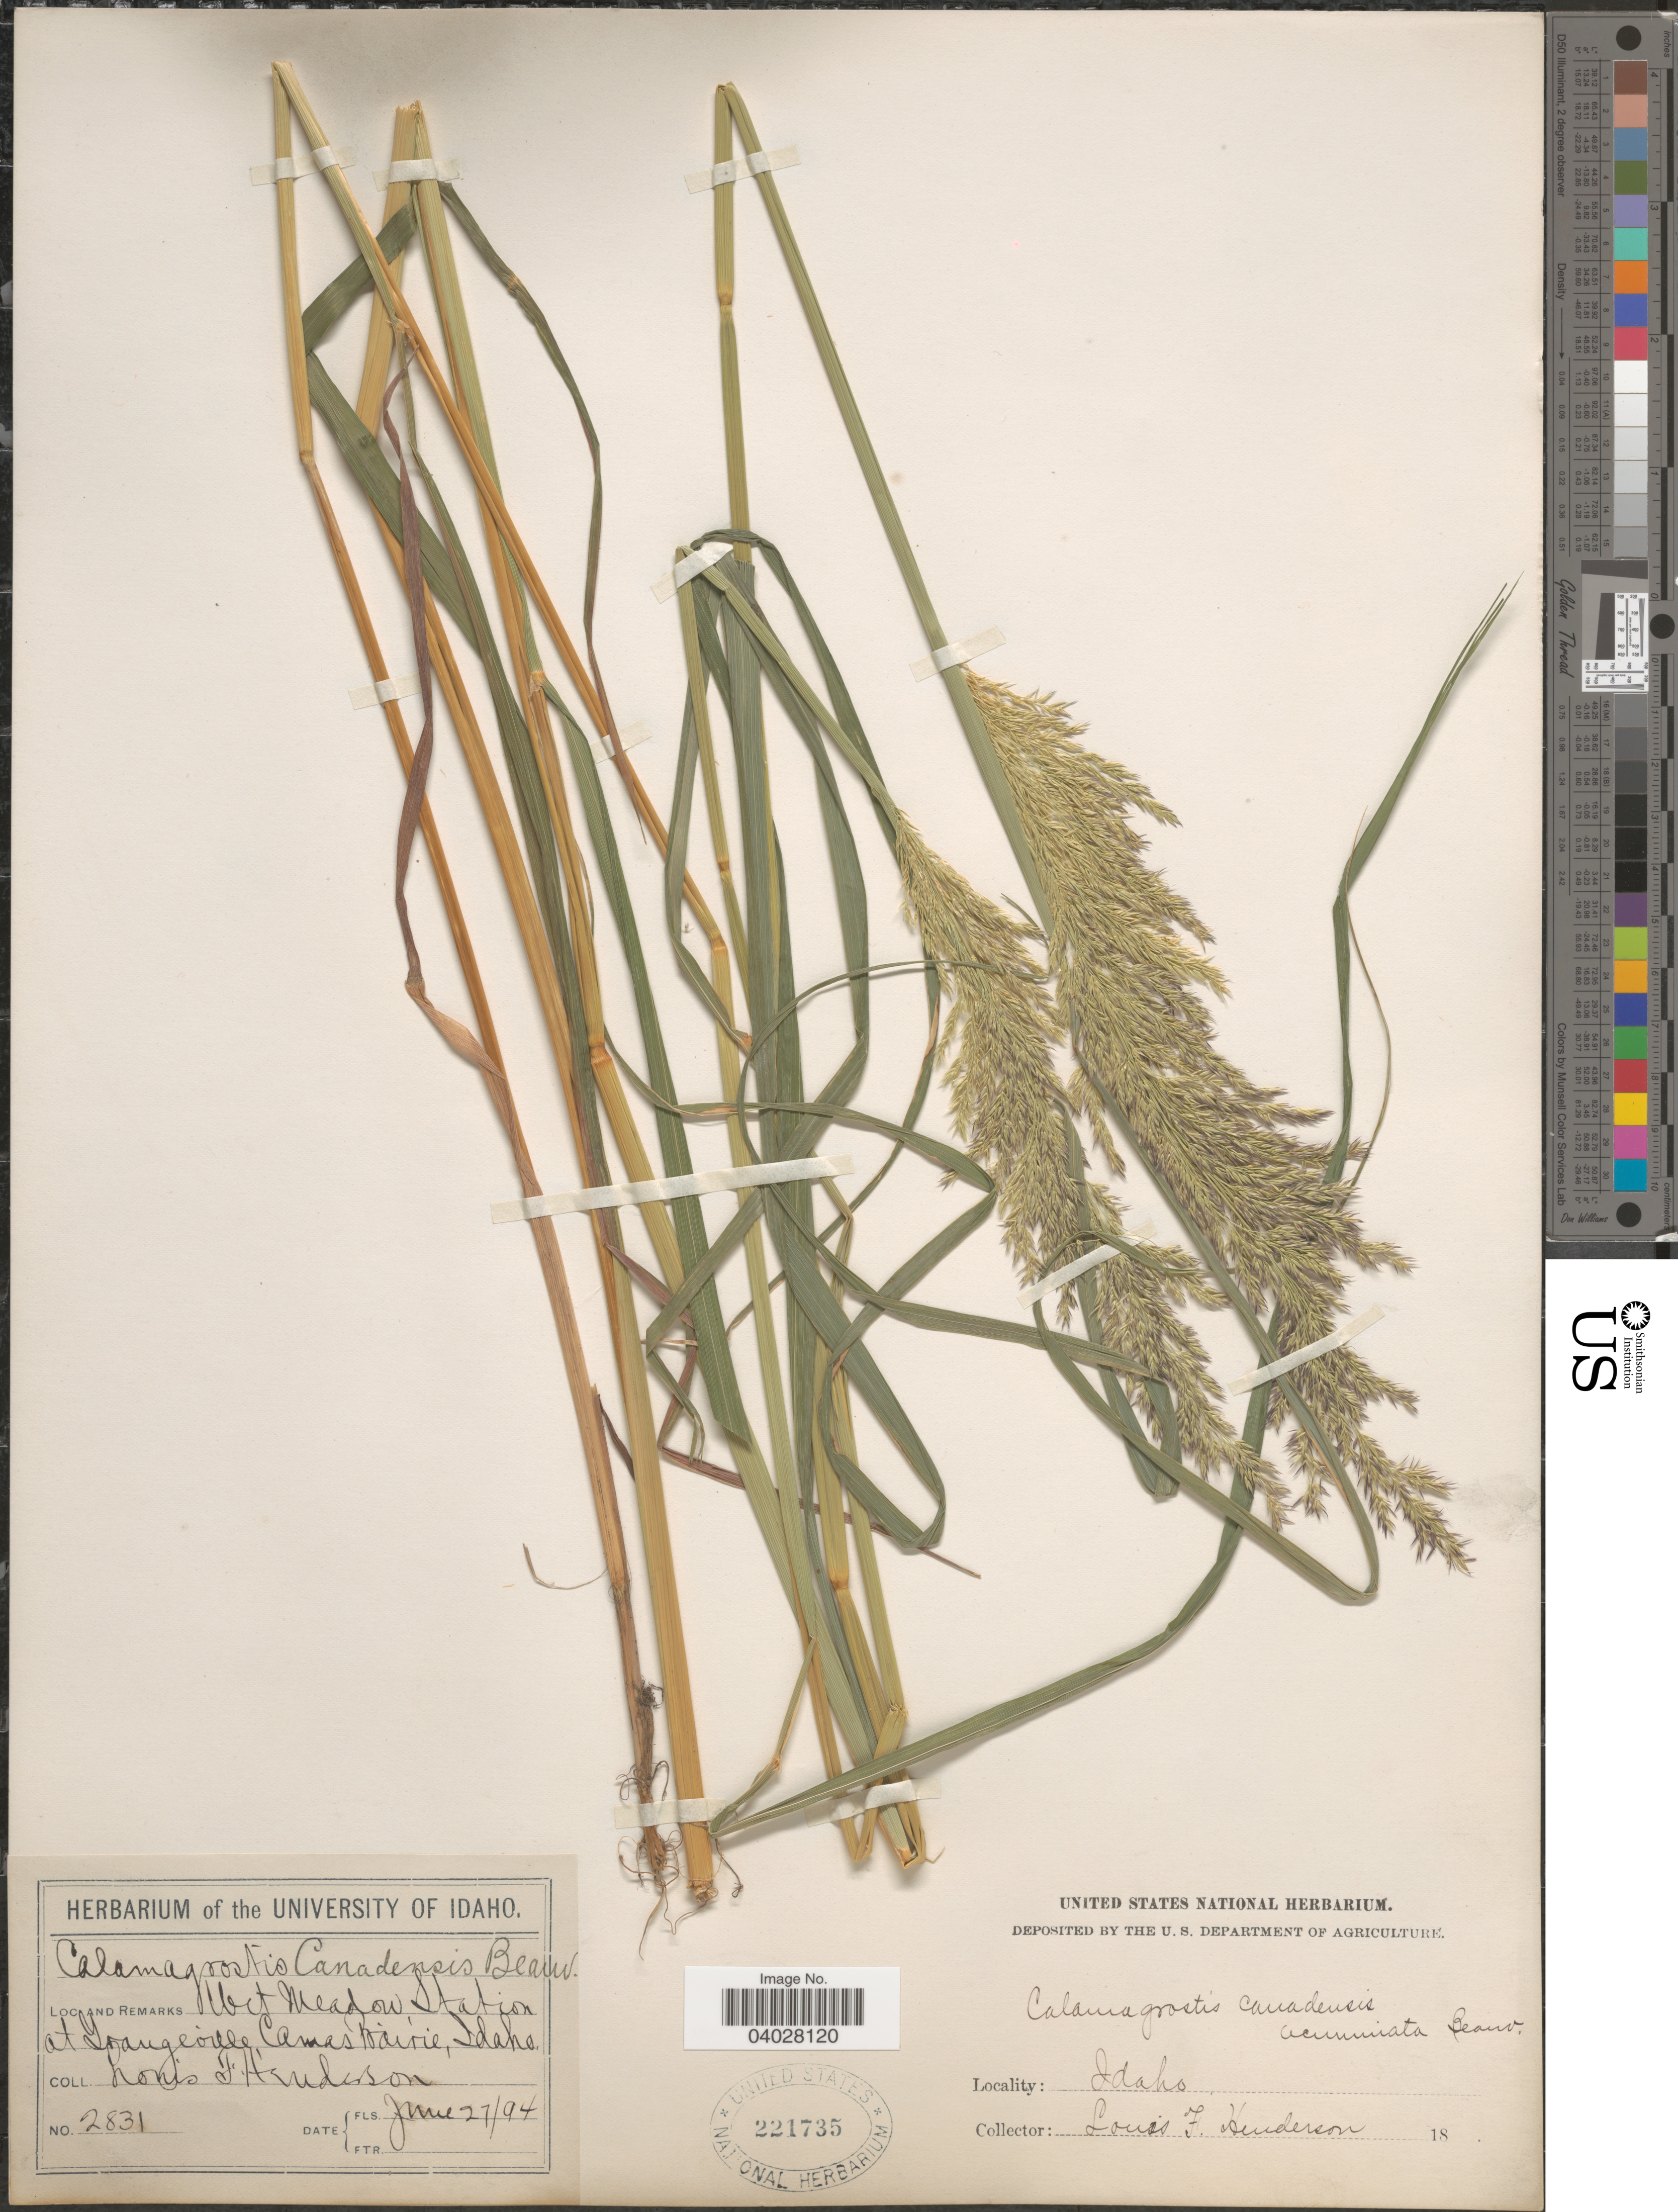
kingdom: Plantae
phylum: Tracheophyta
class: Liliopsida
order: Poales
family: Poaceae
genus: Calamagrostis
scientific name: Calamagrostis canadensis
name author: (Michx.) P. Beauv.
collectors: L. Henderson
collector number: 2831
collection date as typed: Transcribed d/m/y: 27/6/94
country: United States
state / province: Idaho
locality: Wet Meadow Station at Grangeville Camas Prairie.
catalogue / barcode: US 221735